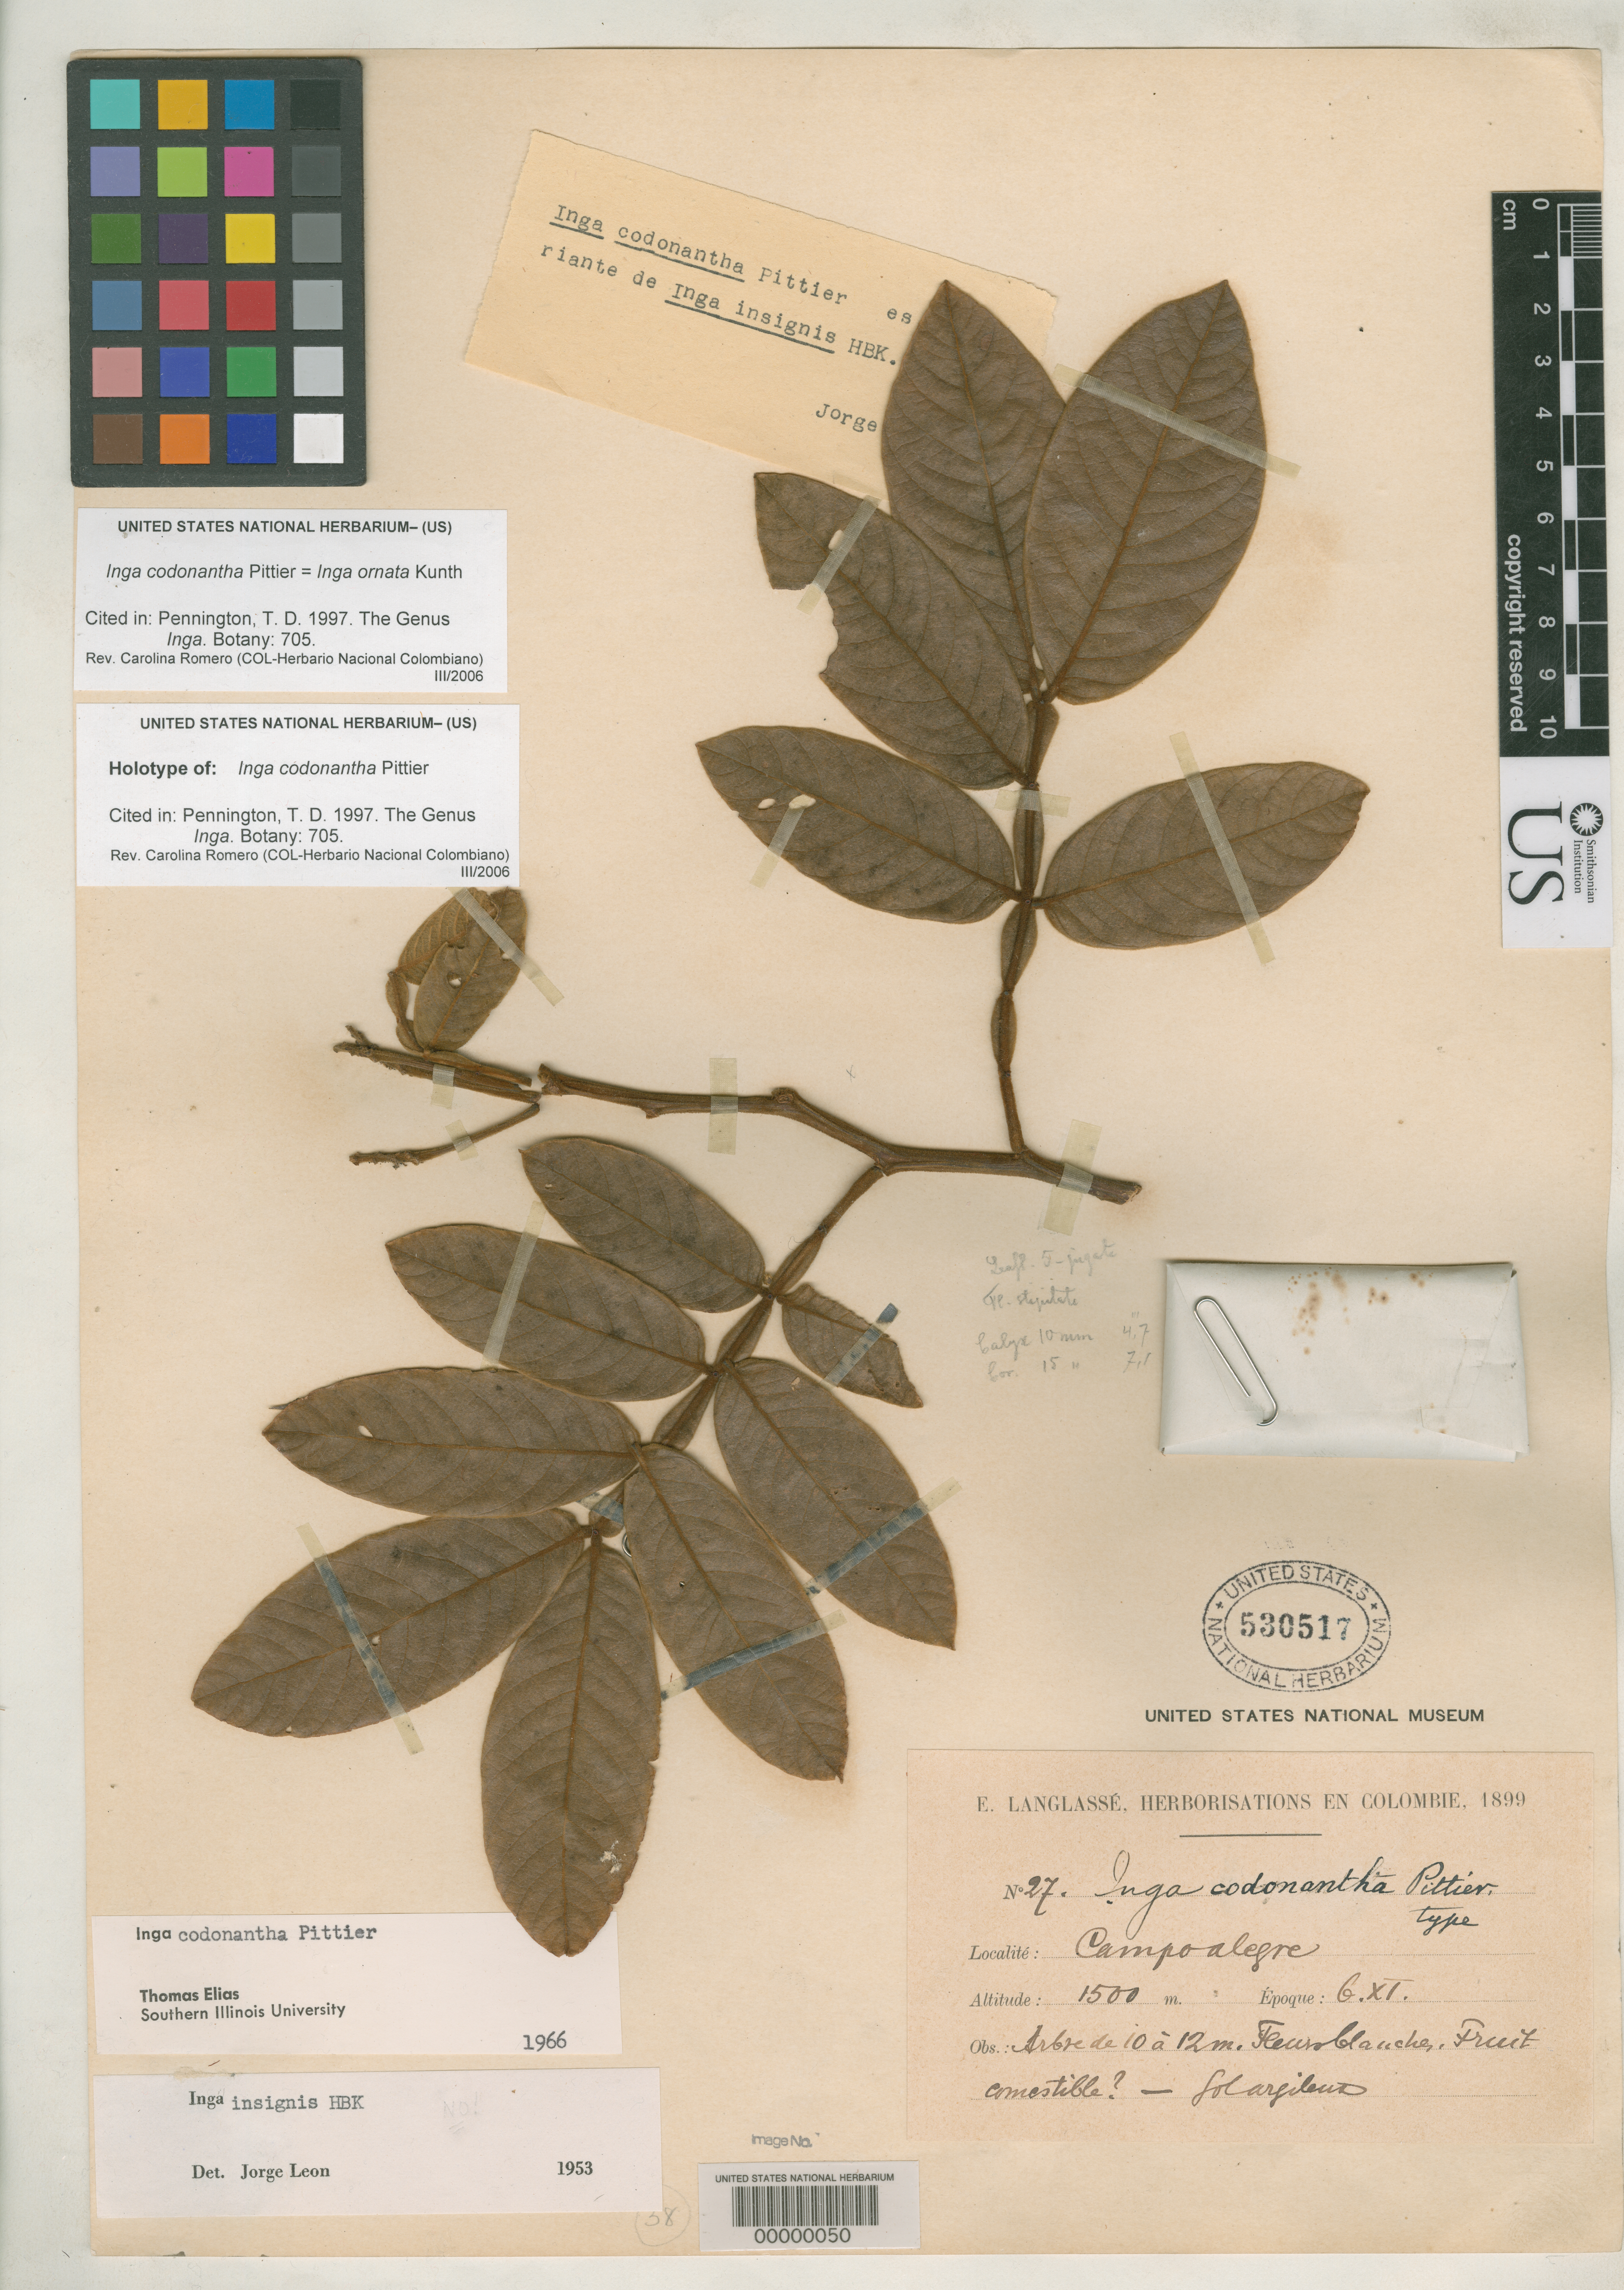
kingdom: Plantae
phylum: Tracheophyta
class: Magnoliopsida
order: Fabales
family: Fabaceae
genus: Inga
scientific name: Inga codonantha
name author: Pittier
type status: Holotype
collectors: E. Langlassé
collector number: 27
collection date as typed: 06 Nov 1899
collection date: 1899-11-06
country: Colombia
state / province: Cauca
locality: Campoalegre.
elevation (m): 1500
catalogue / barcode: US 530517